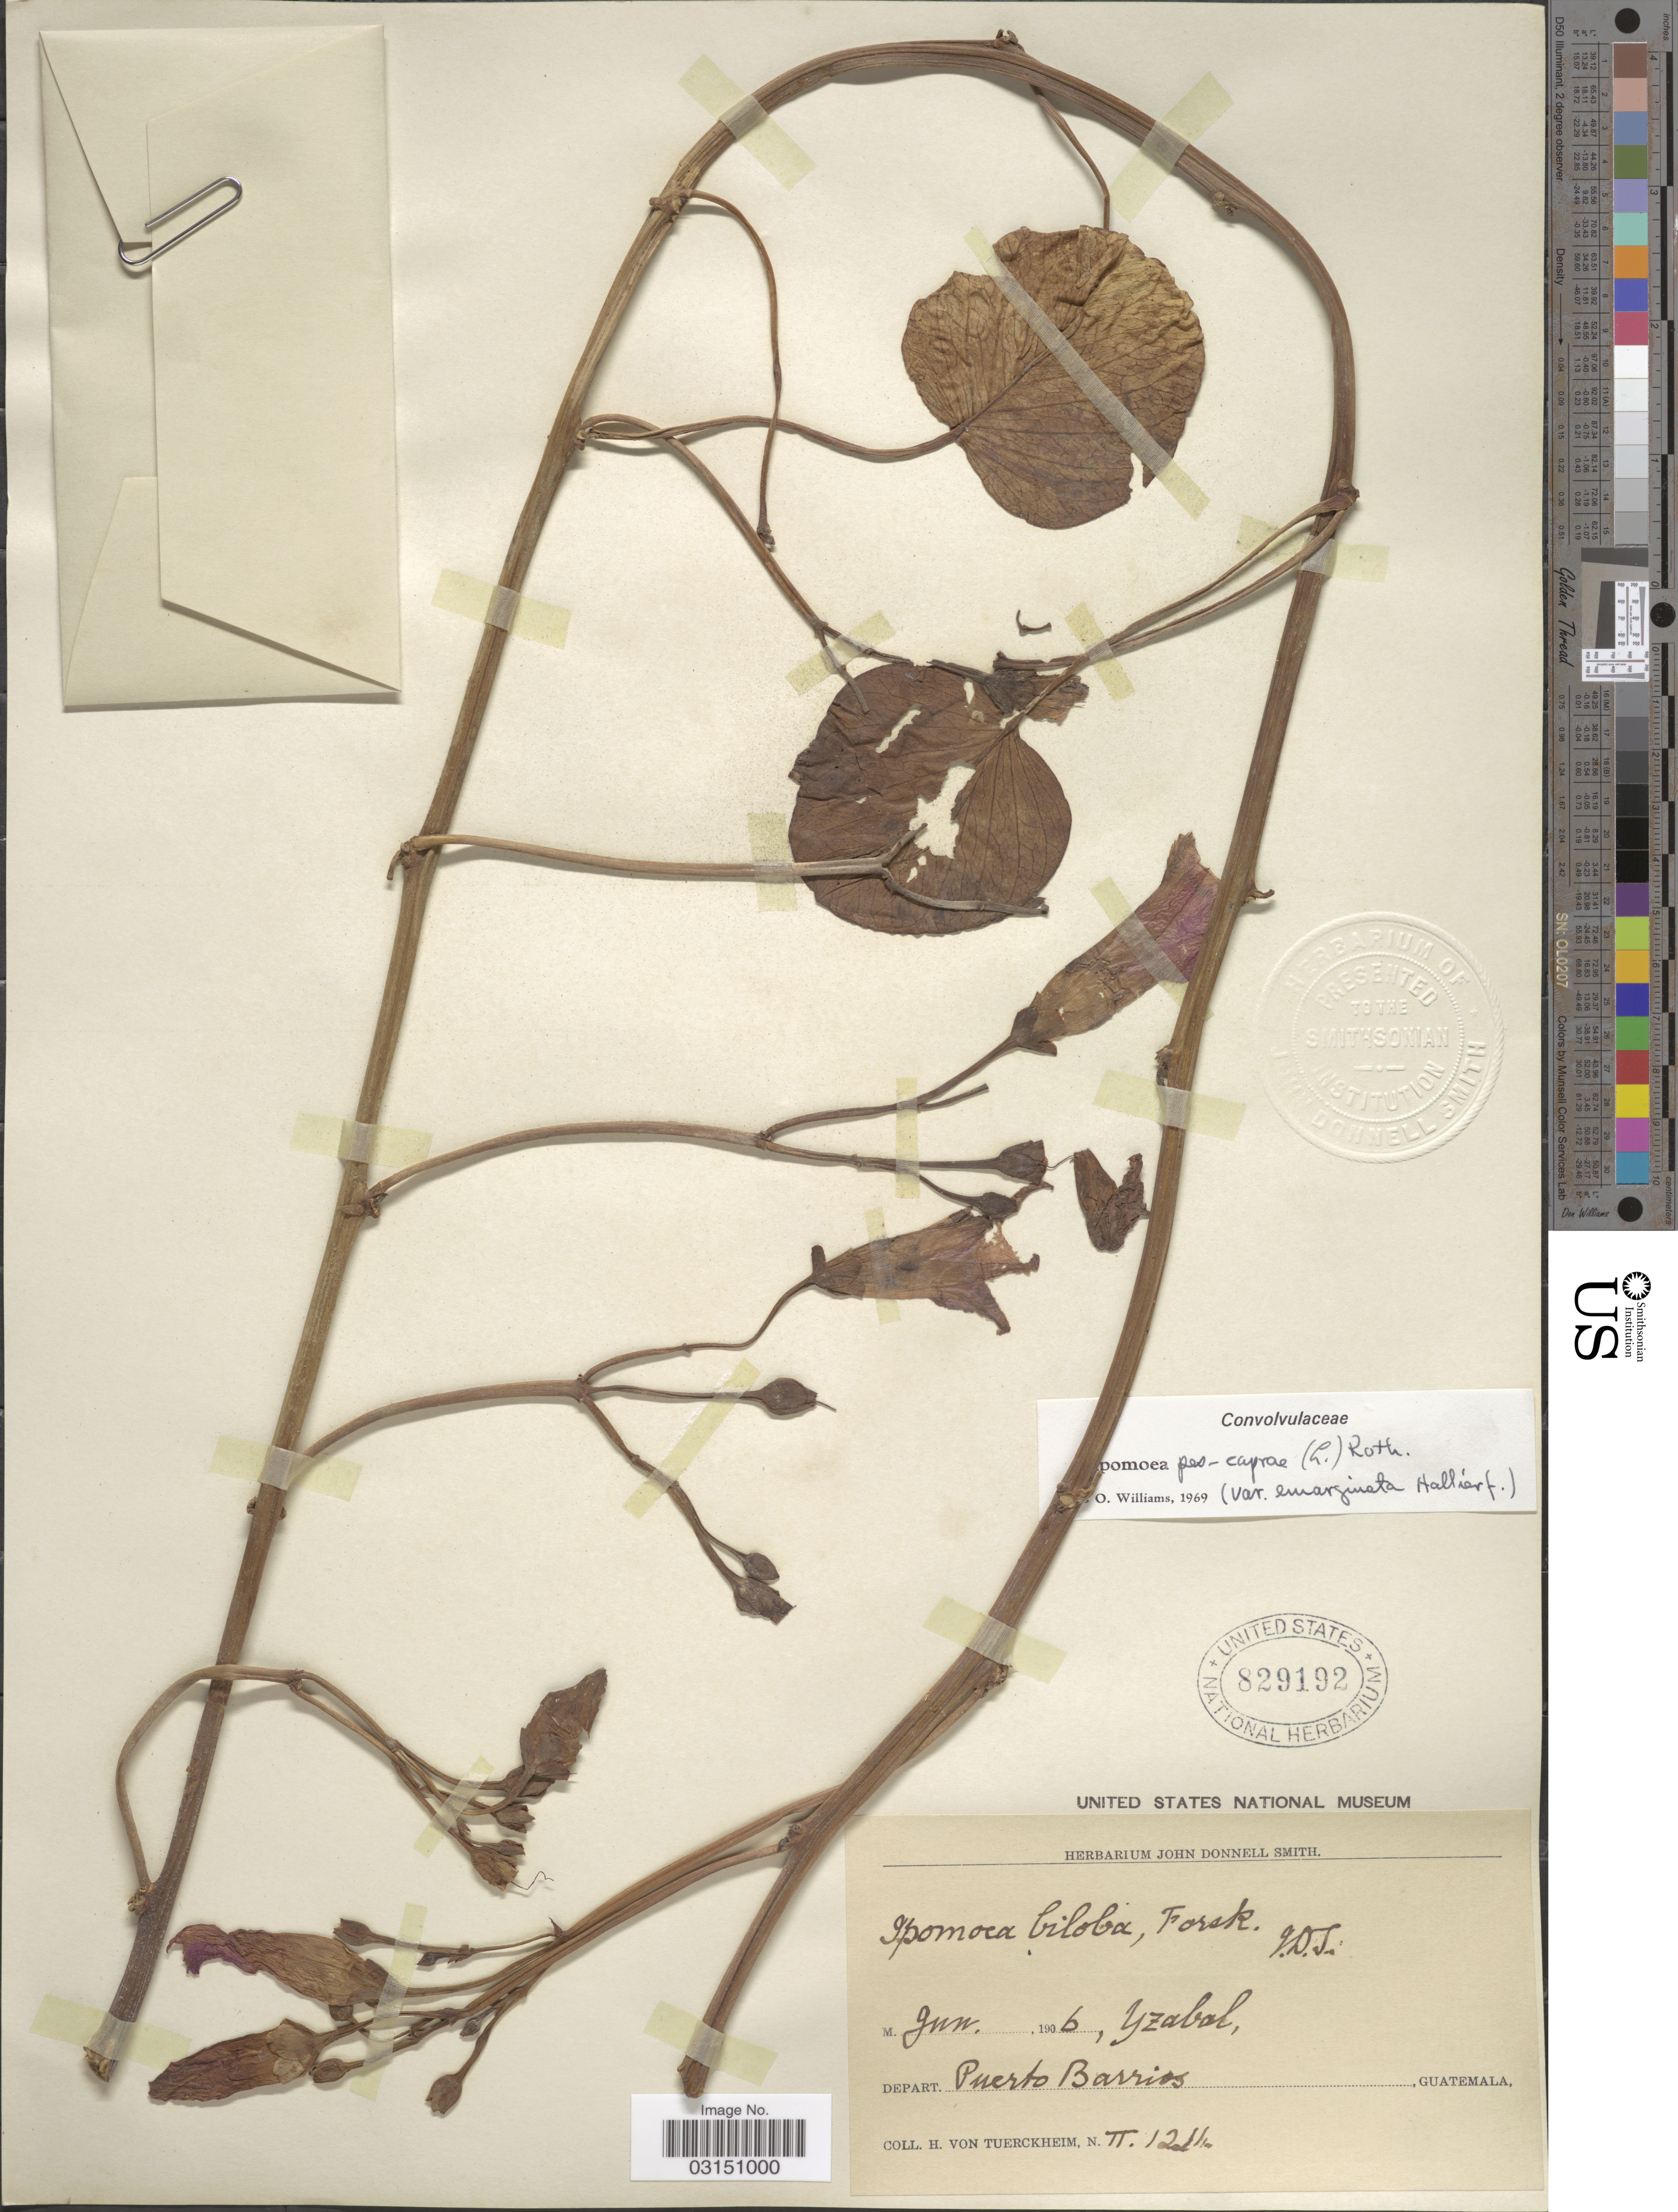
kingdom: Plantae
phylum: Tracheophyta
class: Magnoliopsida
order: Solanales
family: Convolvulaceae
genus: Ipomoea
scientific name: Ipomoea pes-caprae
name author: (L.) R. Br.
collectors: H. von Türckheim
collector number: II 1211*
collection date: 1906-06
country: Guatemala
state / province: Izabal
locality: Yzabal, Depart. Puerto Barrios.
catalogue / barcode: US 829192